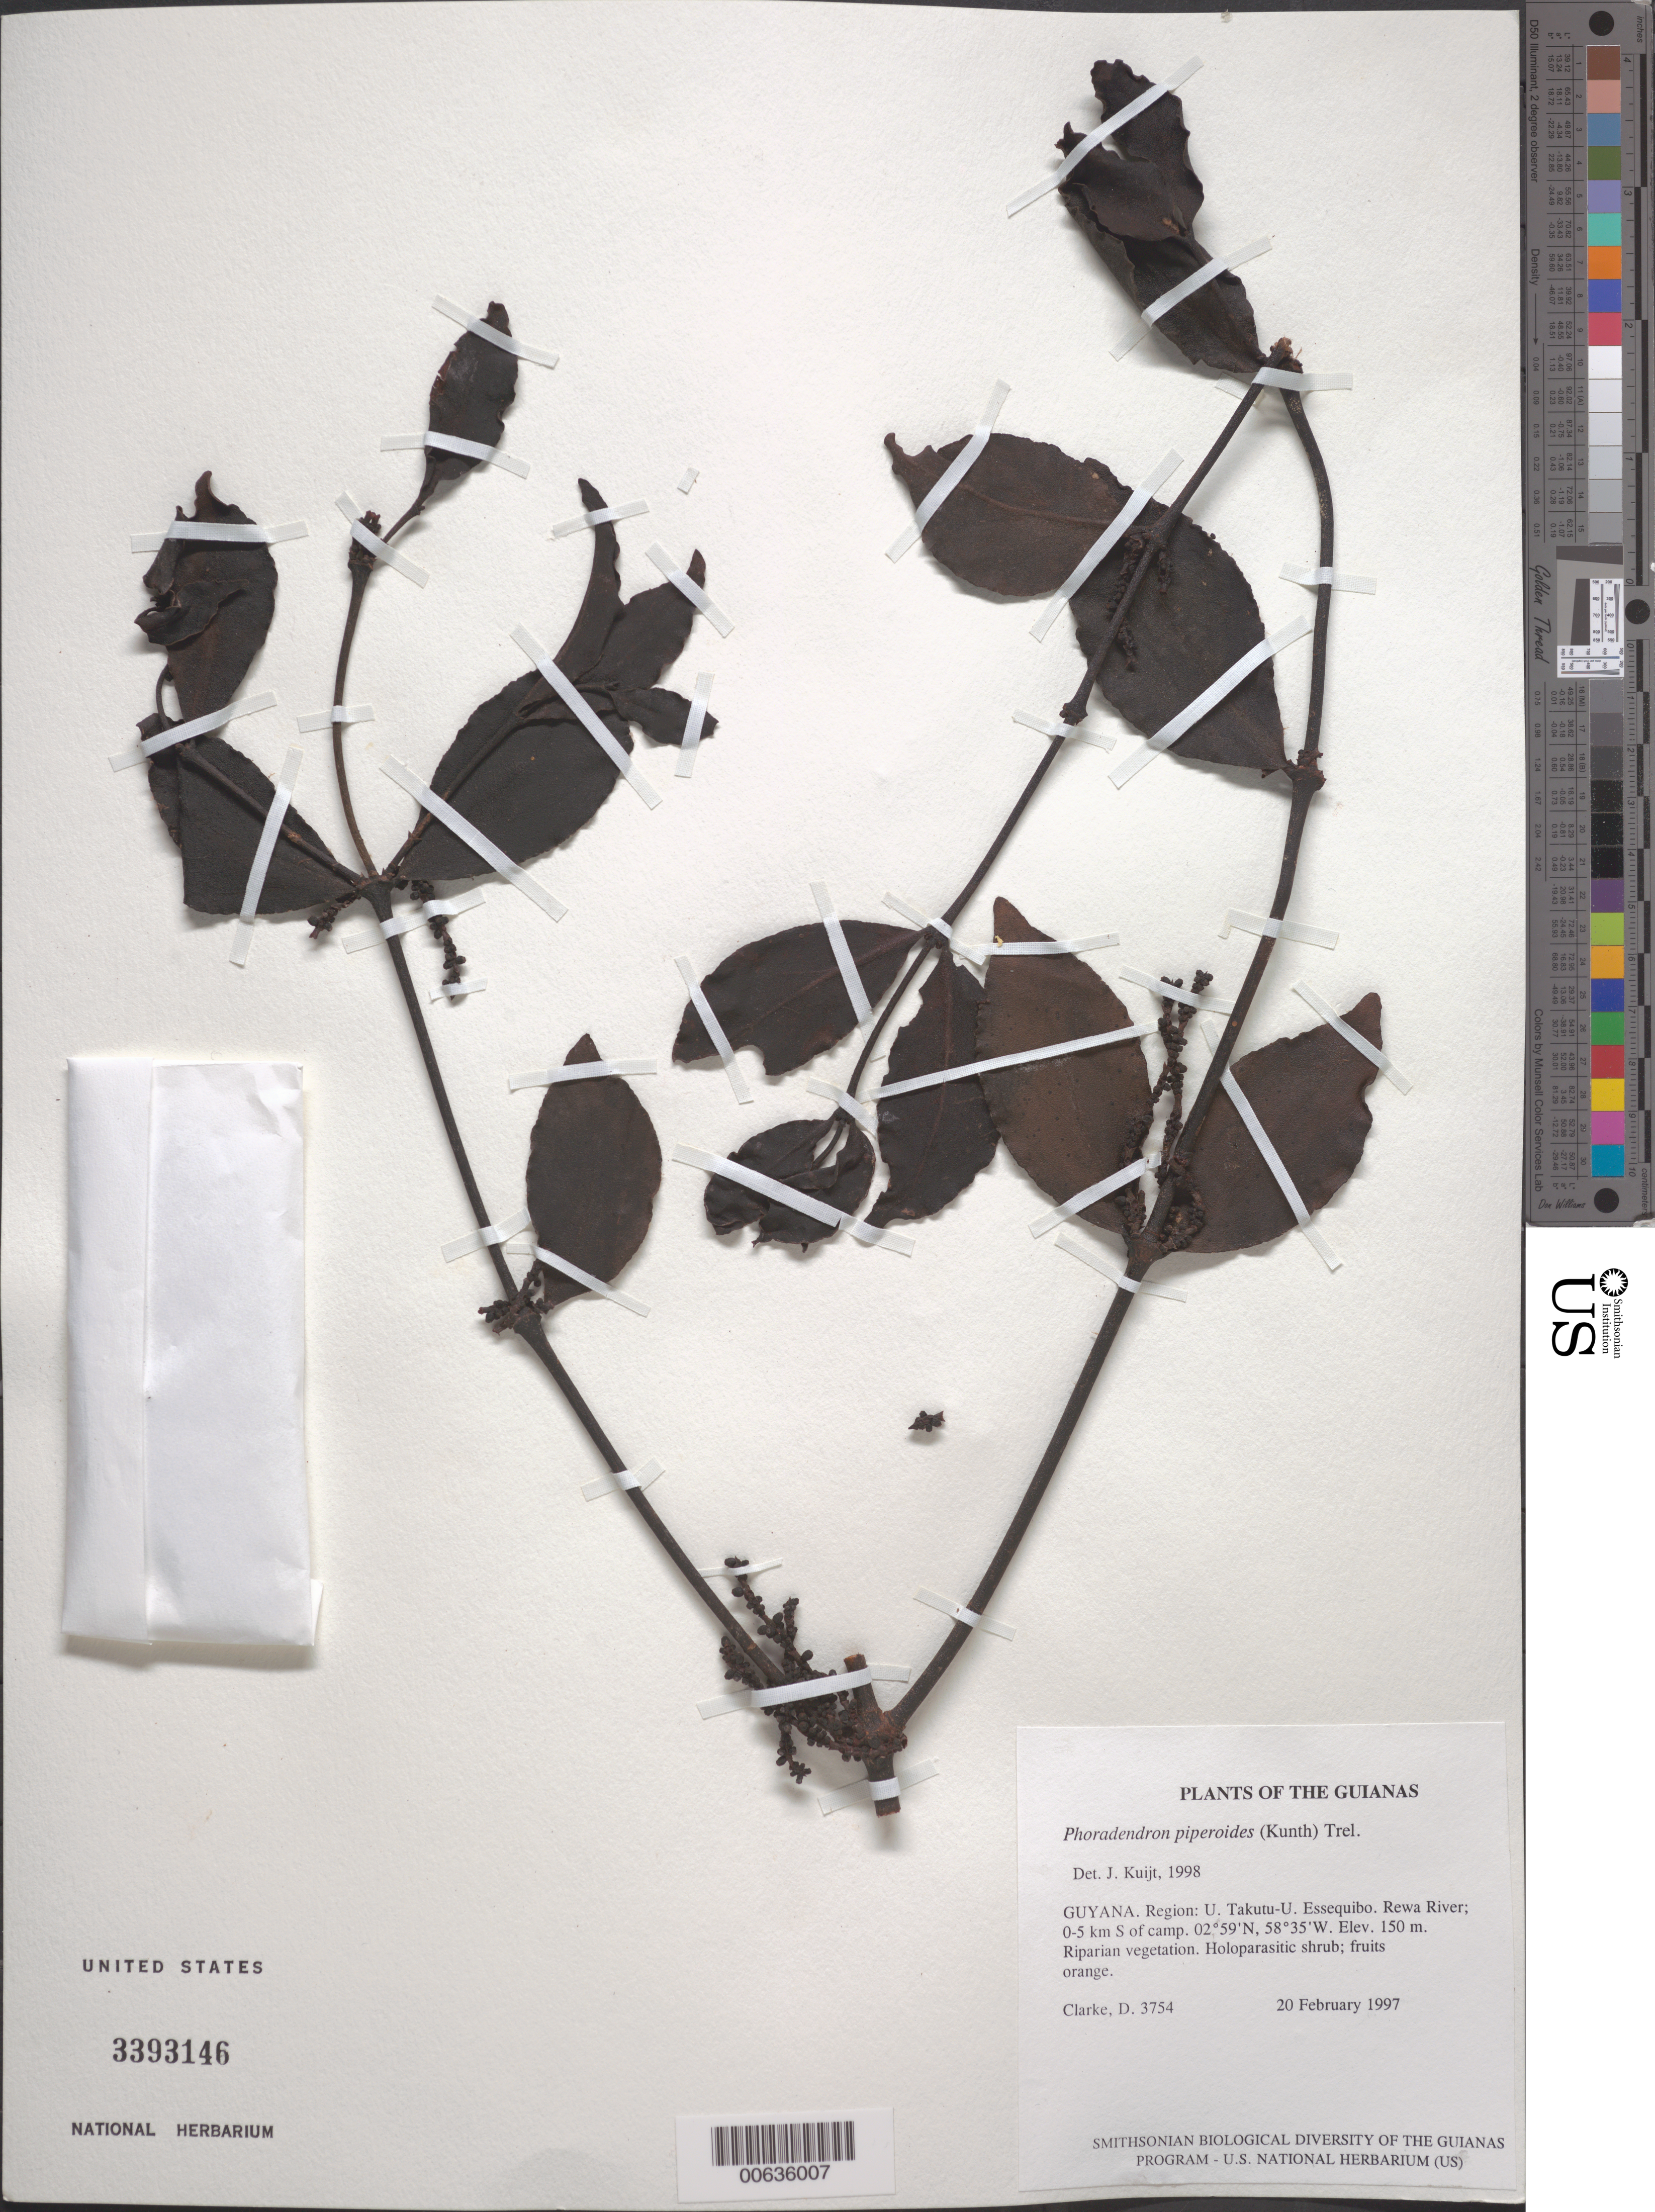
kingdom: Plantae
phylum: Tracheophyta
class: Magnoliopsida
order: Santalales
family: Viscaceae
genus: Phoradendron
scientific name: Phoradendron piperoides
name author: (Kunth) Trel.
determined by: Kuijt, Job, (CANADA)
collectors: H. D. Clarke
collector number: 3754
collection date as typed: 20 February 1997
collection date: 1997-02-20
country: Guyana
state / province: U. Takutu-U. Essequibo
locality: Rewa River; 0-5 km S of camp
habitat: Riparian vegetation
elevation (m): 150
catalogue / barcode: US 3393146